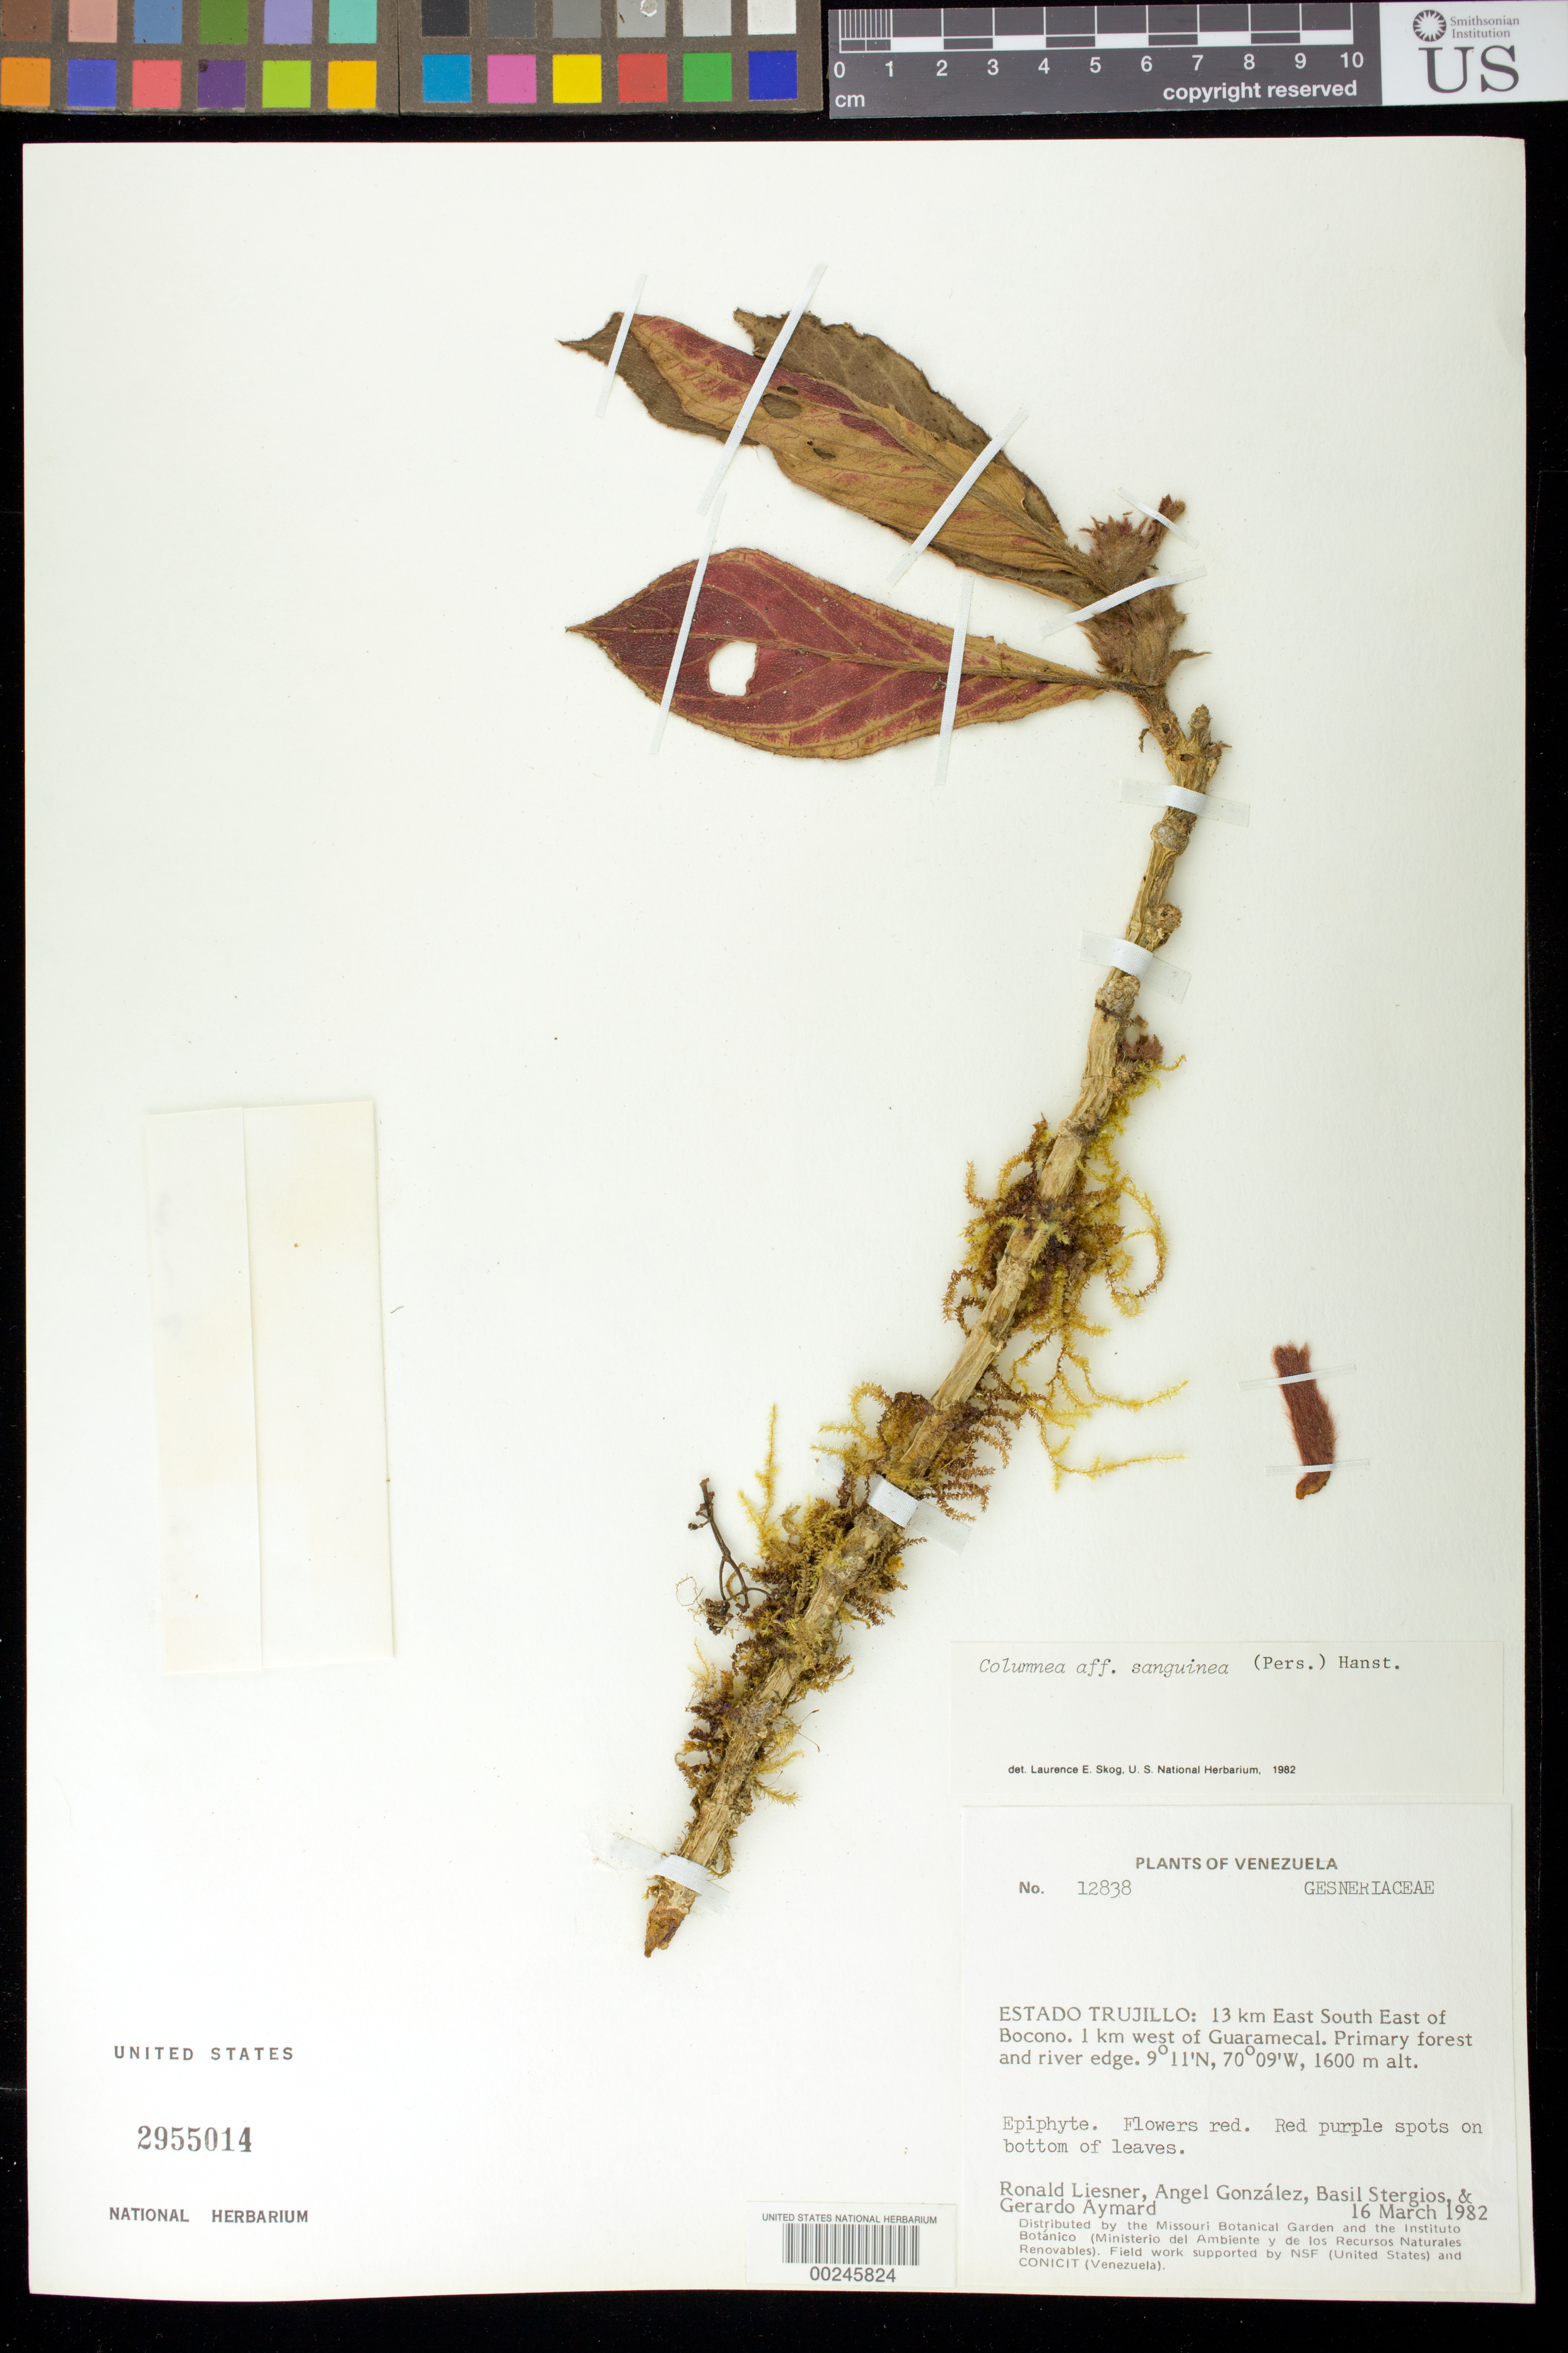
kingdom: Plantae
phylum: Tracheophyta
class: Magnoliopsida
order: Lamiales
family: Gesneriaceae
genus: Columnea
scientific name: Columnea sanguinea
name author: (Pers.) Hanst.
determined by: Clark, J. L., (SEL), The Marie Selby Botanical Garden (UNITED STATES)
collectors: R. L. Liesner, A. C. González, B. G. Stergios & G. A. Aymard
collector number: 12838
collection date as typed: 16 Mar 1982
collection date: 1982-03-16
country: Venezuela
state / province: Trujillo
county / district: Boconó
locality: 13 km ESE of Boconó, 1 km W of Guaramacal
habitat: Primary forest and river edge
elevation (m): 1600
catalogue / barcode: US 2955014